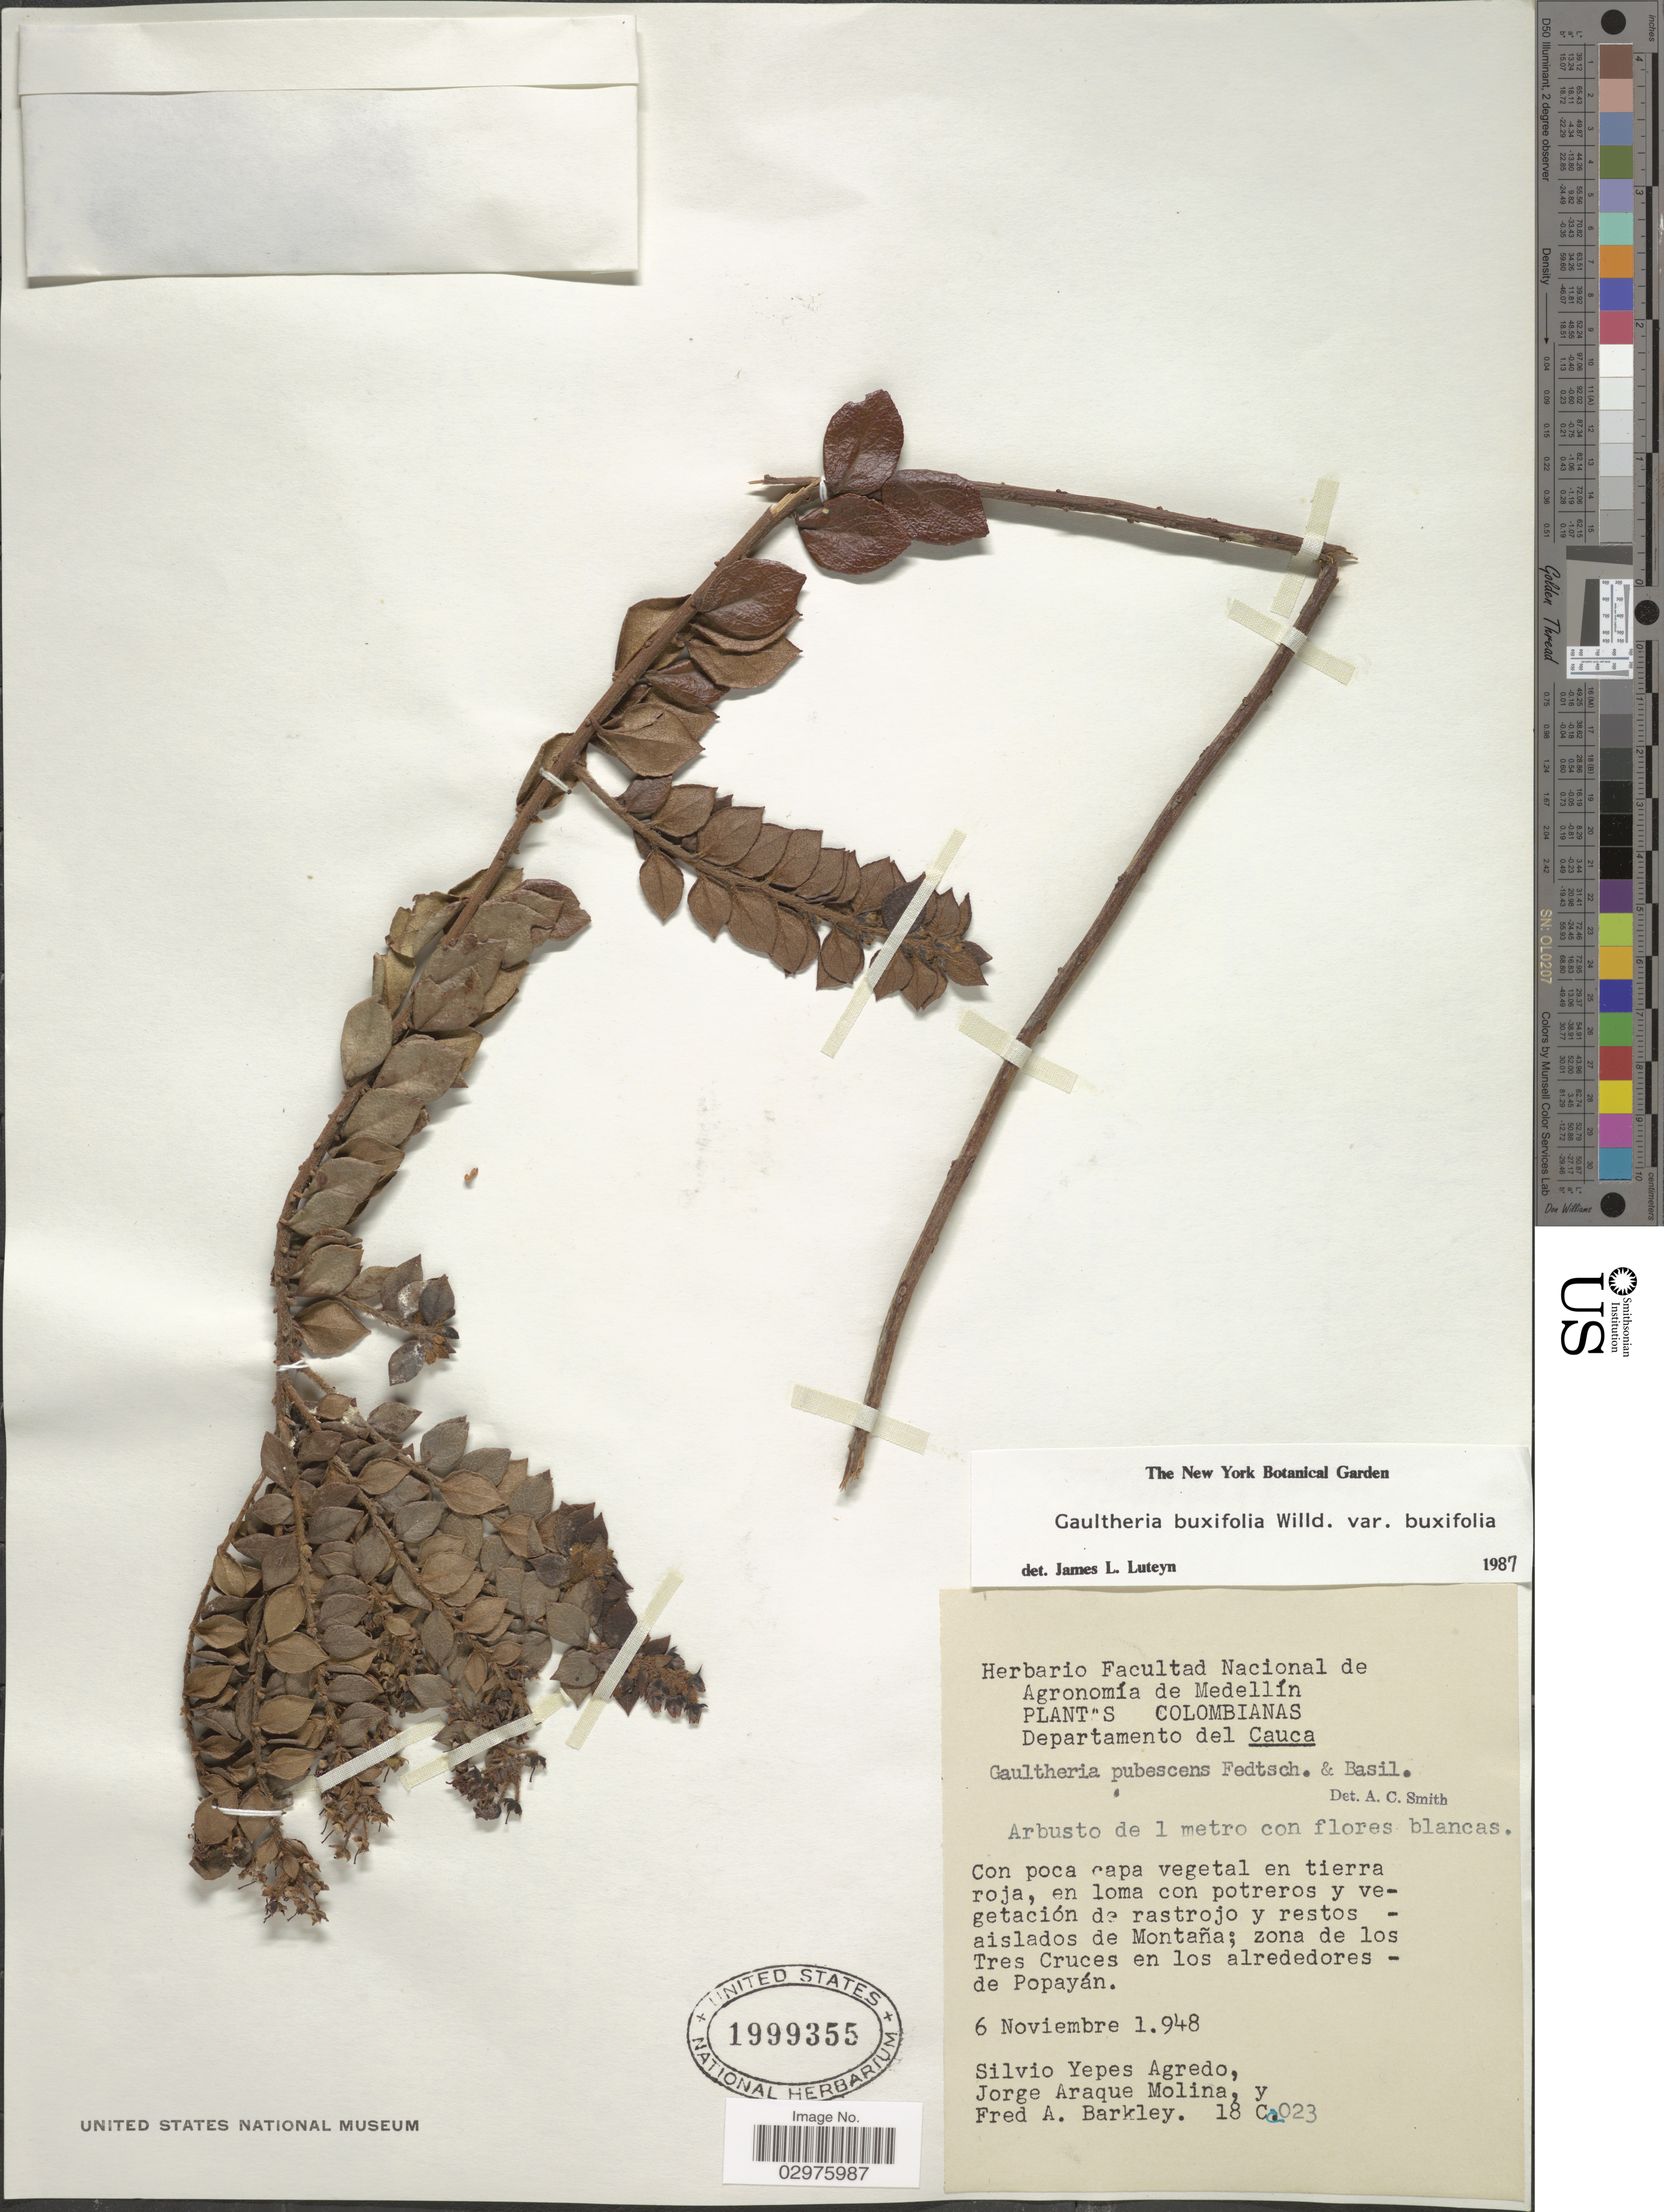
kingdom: Plantae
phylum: Tracheophyta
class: Magnoliopsida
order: Ericales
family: Ericaceae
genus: Gaultheria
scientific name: Gaultheria buxifolia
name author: Willd.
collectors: S. Yepes-Agredo, J. Araque Molina & F. A. Barkley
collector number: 18C023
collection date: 1948-11-06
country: Colombia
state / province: Cauca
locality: Departamento del Cauca. Zona de los Tres Cruces en los alrededores - de Popayán.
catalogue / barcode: US 1999355